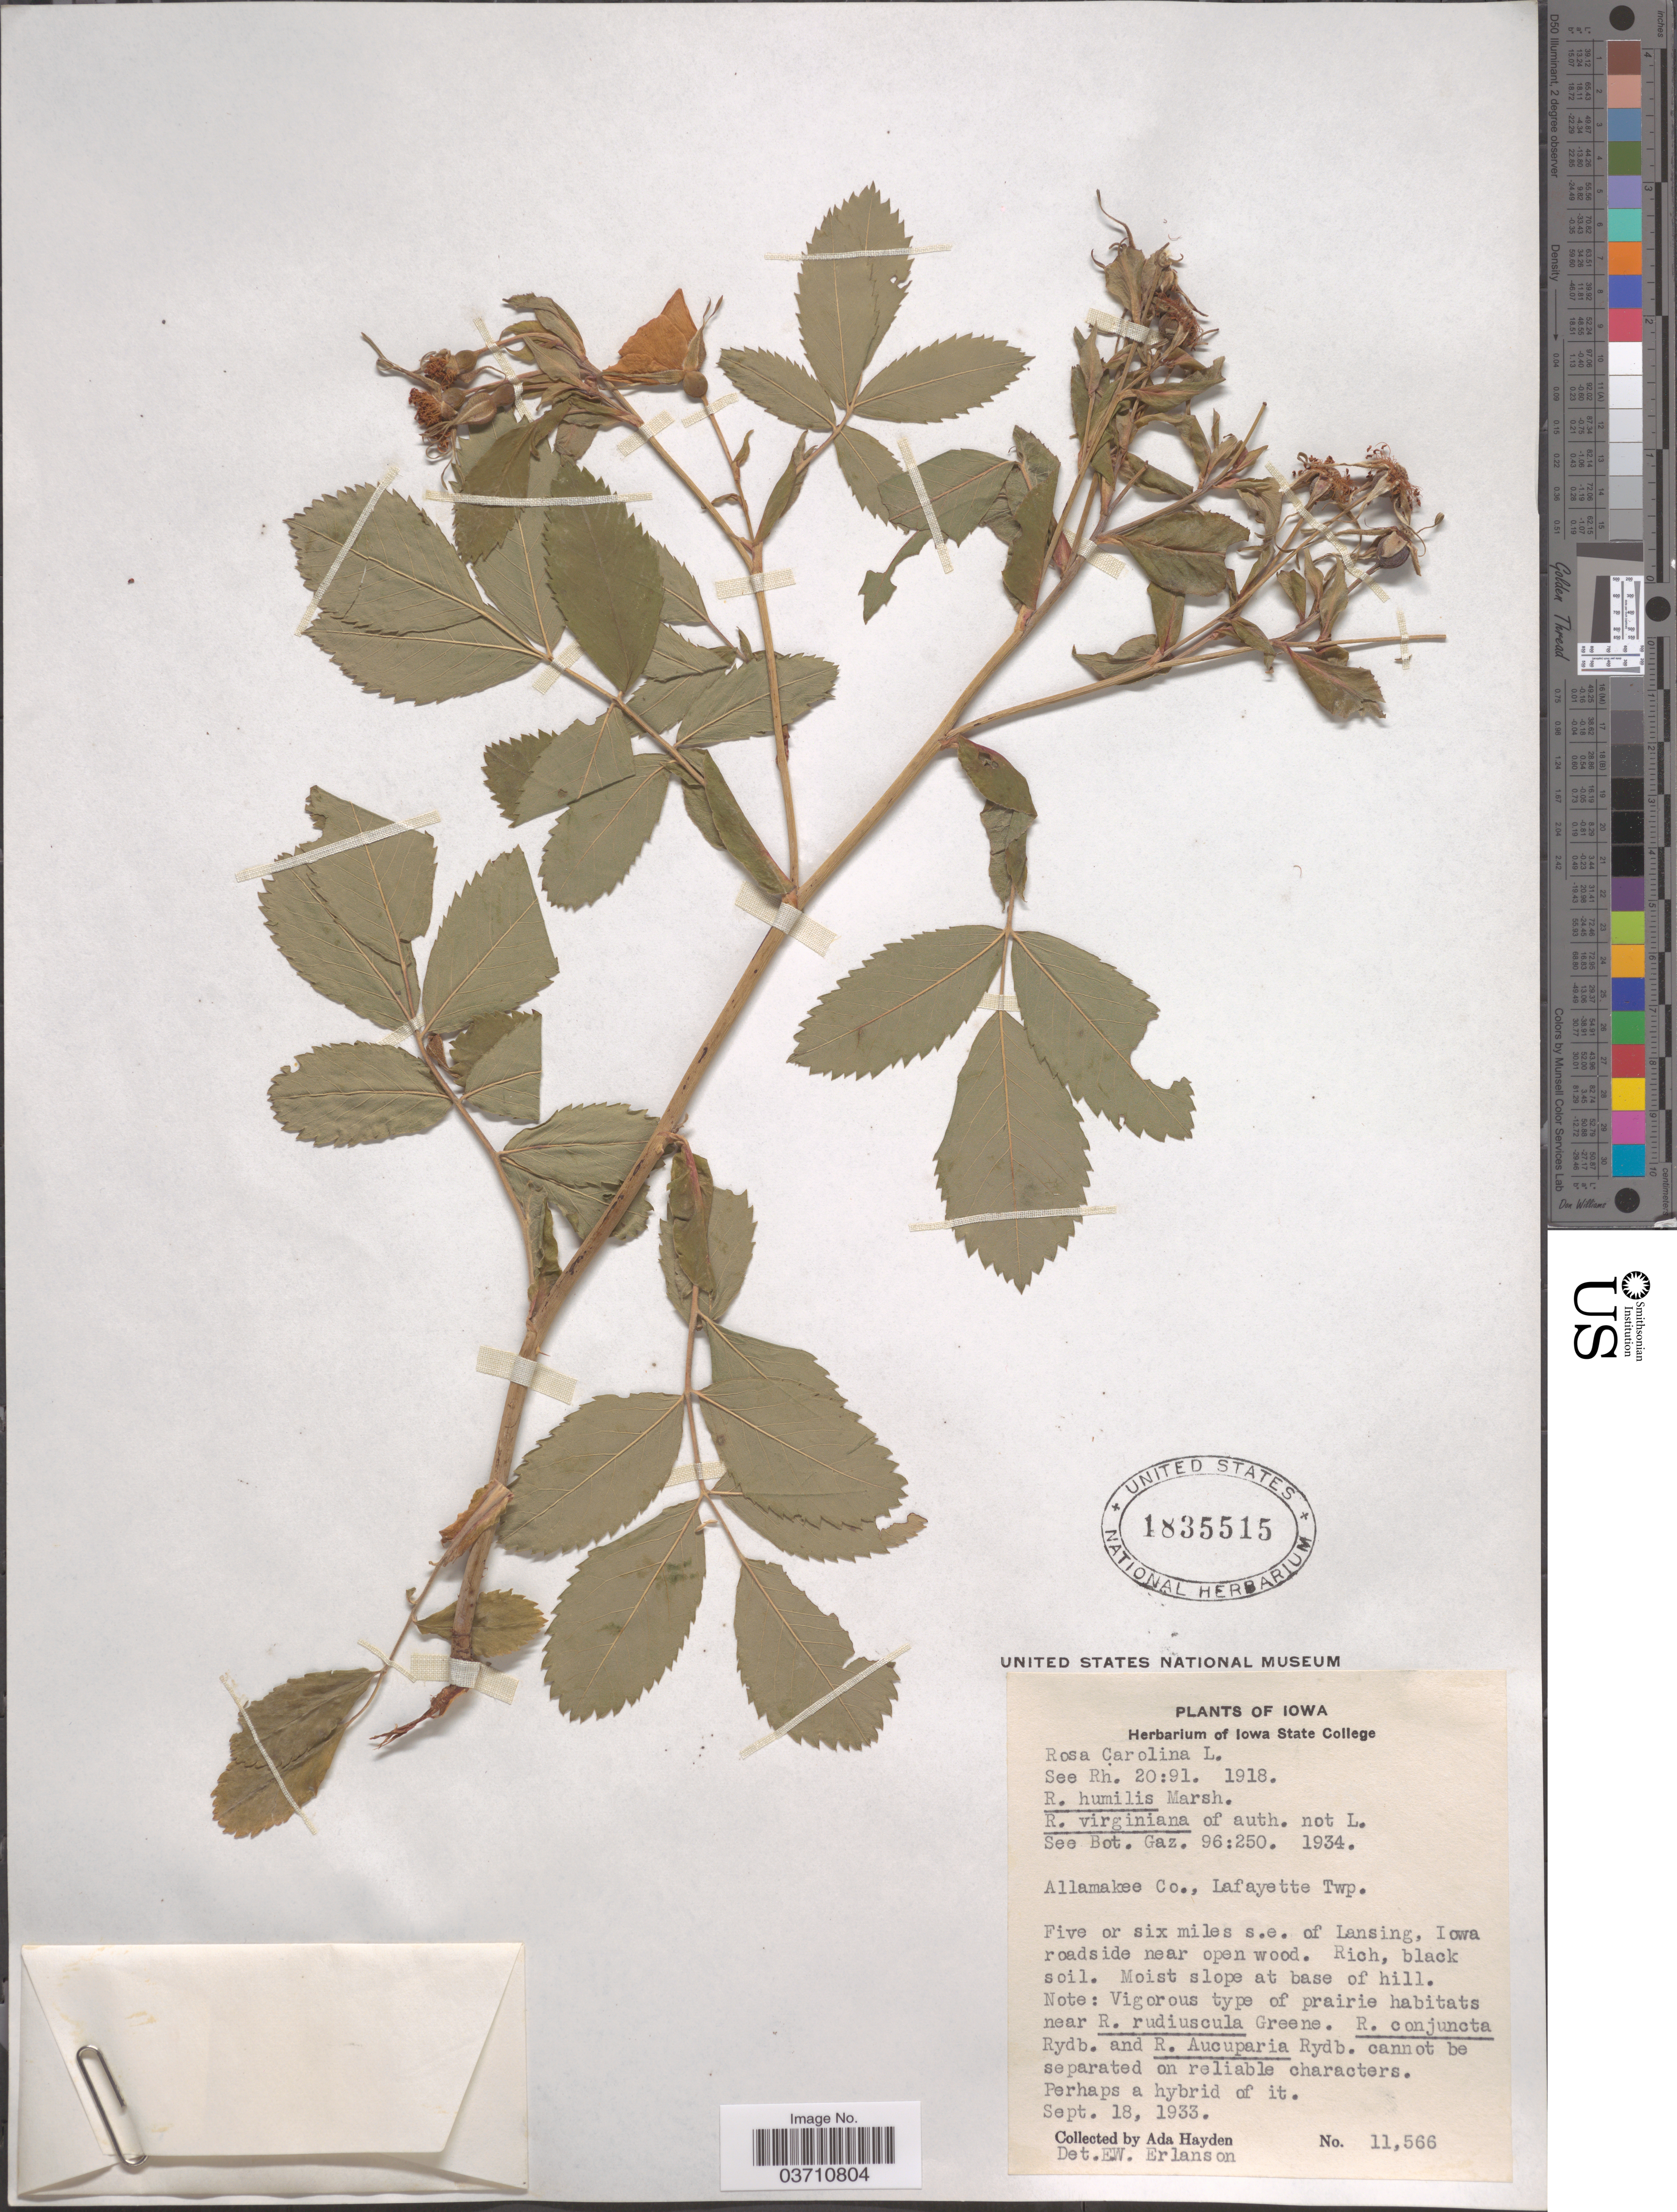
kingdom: Plantae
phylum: Tracheophyta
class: Magnoliopsida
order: Rosales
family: Rosaceae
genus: Rosa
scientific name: Rosa carolina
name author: L.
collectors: Ada Hayden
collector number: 11566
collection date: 1933-09-18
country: United States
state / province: Iowa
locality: Allamakee Co., Lafayette Twp. Five or six miles s. e. of Lansing, Iowa roadside near open wood.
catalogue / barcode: US 1835515